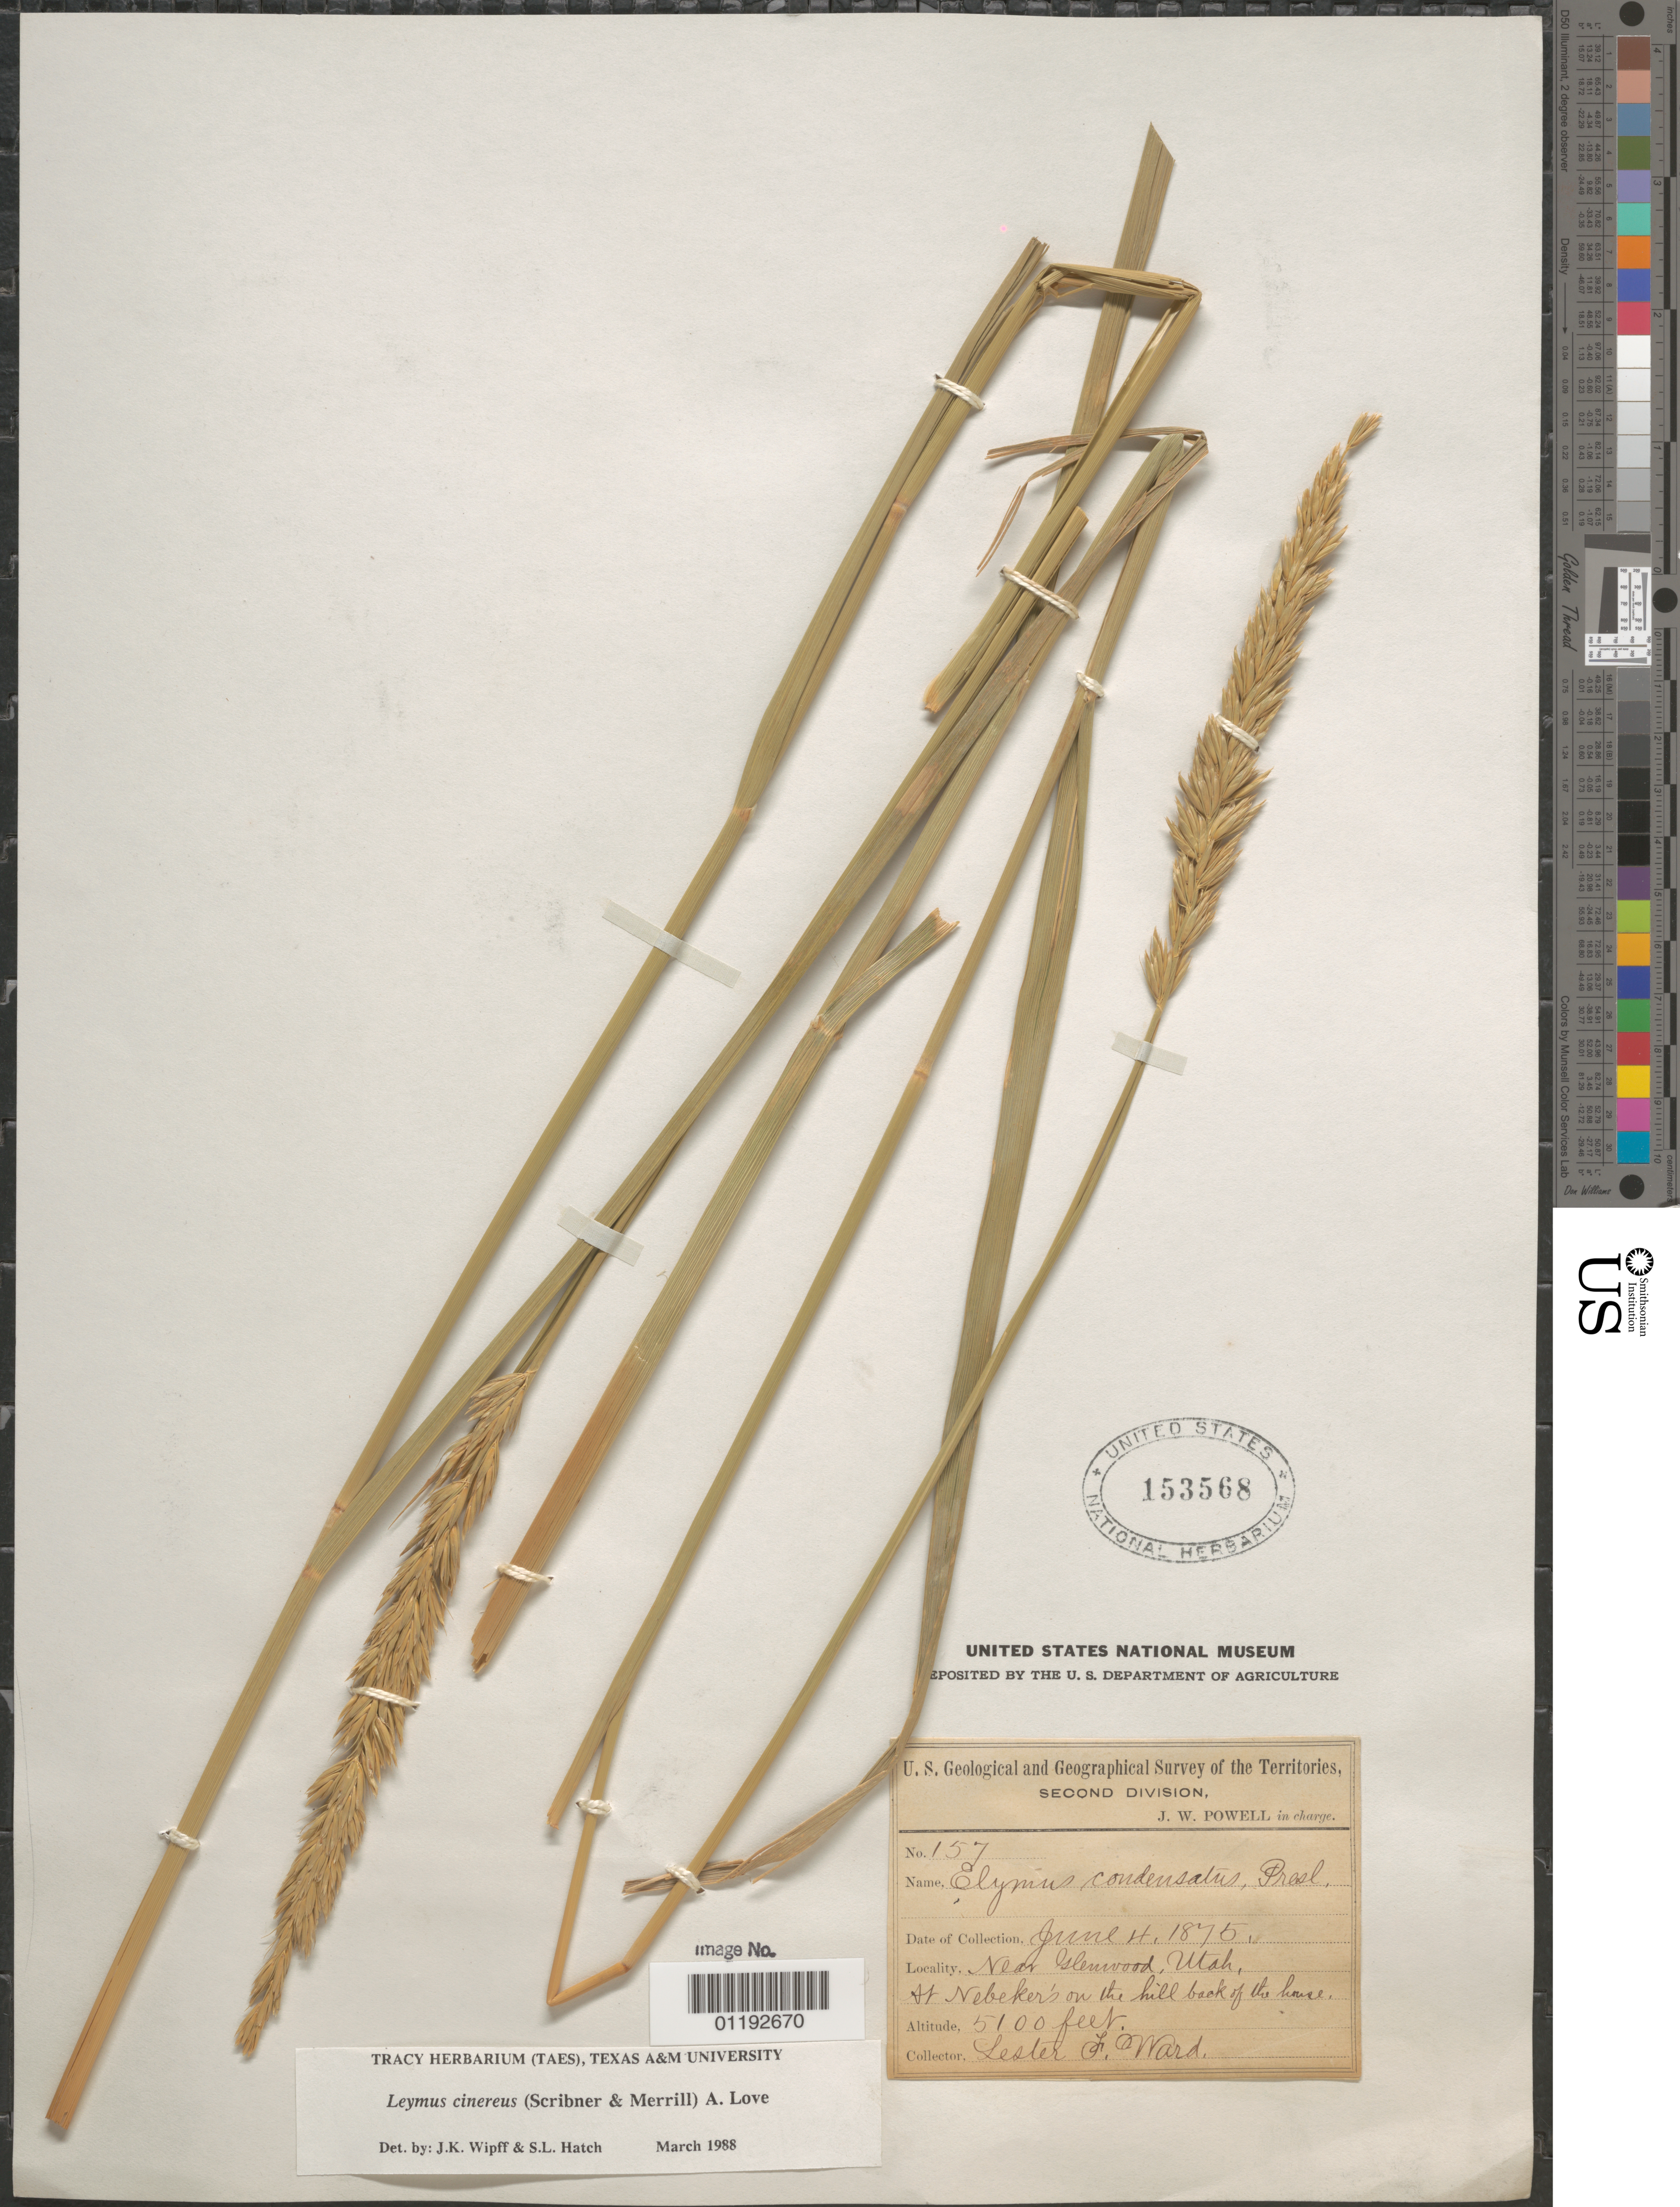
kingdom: Plantae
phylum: Tracheophyta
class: Liliopsida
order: Poales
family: Poaceae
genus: Leymus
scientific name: Leymus cinereus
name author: (Scribn. & Merr.) Á. Löve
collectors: L. F. Ward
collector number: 157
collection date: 1875-06-04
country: United States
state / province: Utah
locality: Near Glenwood.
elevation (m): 1554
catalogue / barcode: US 153568